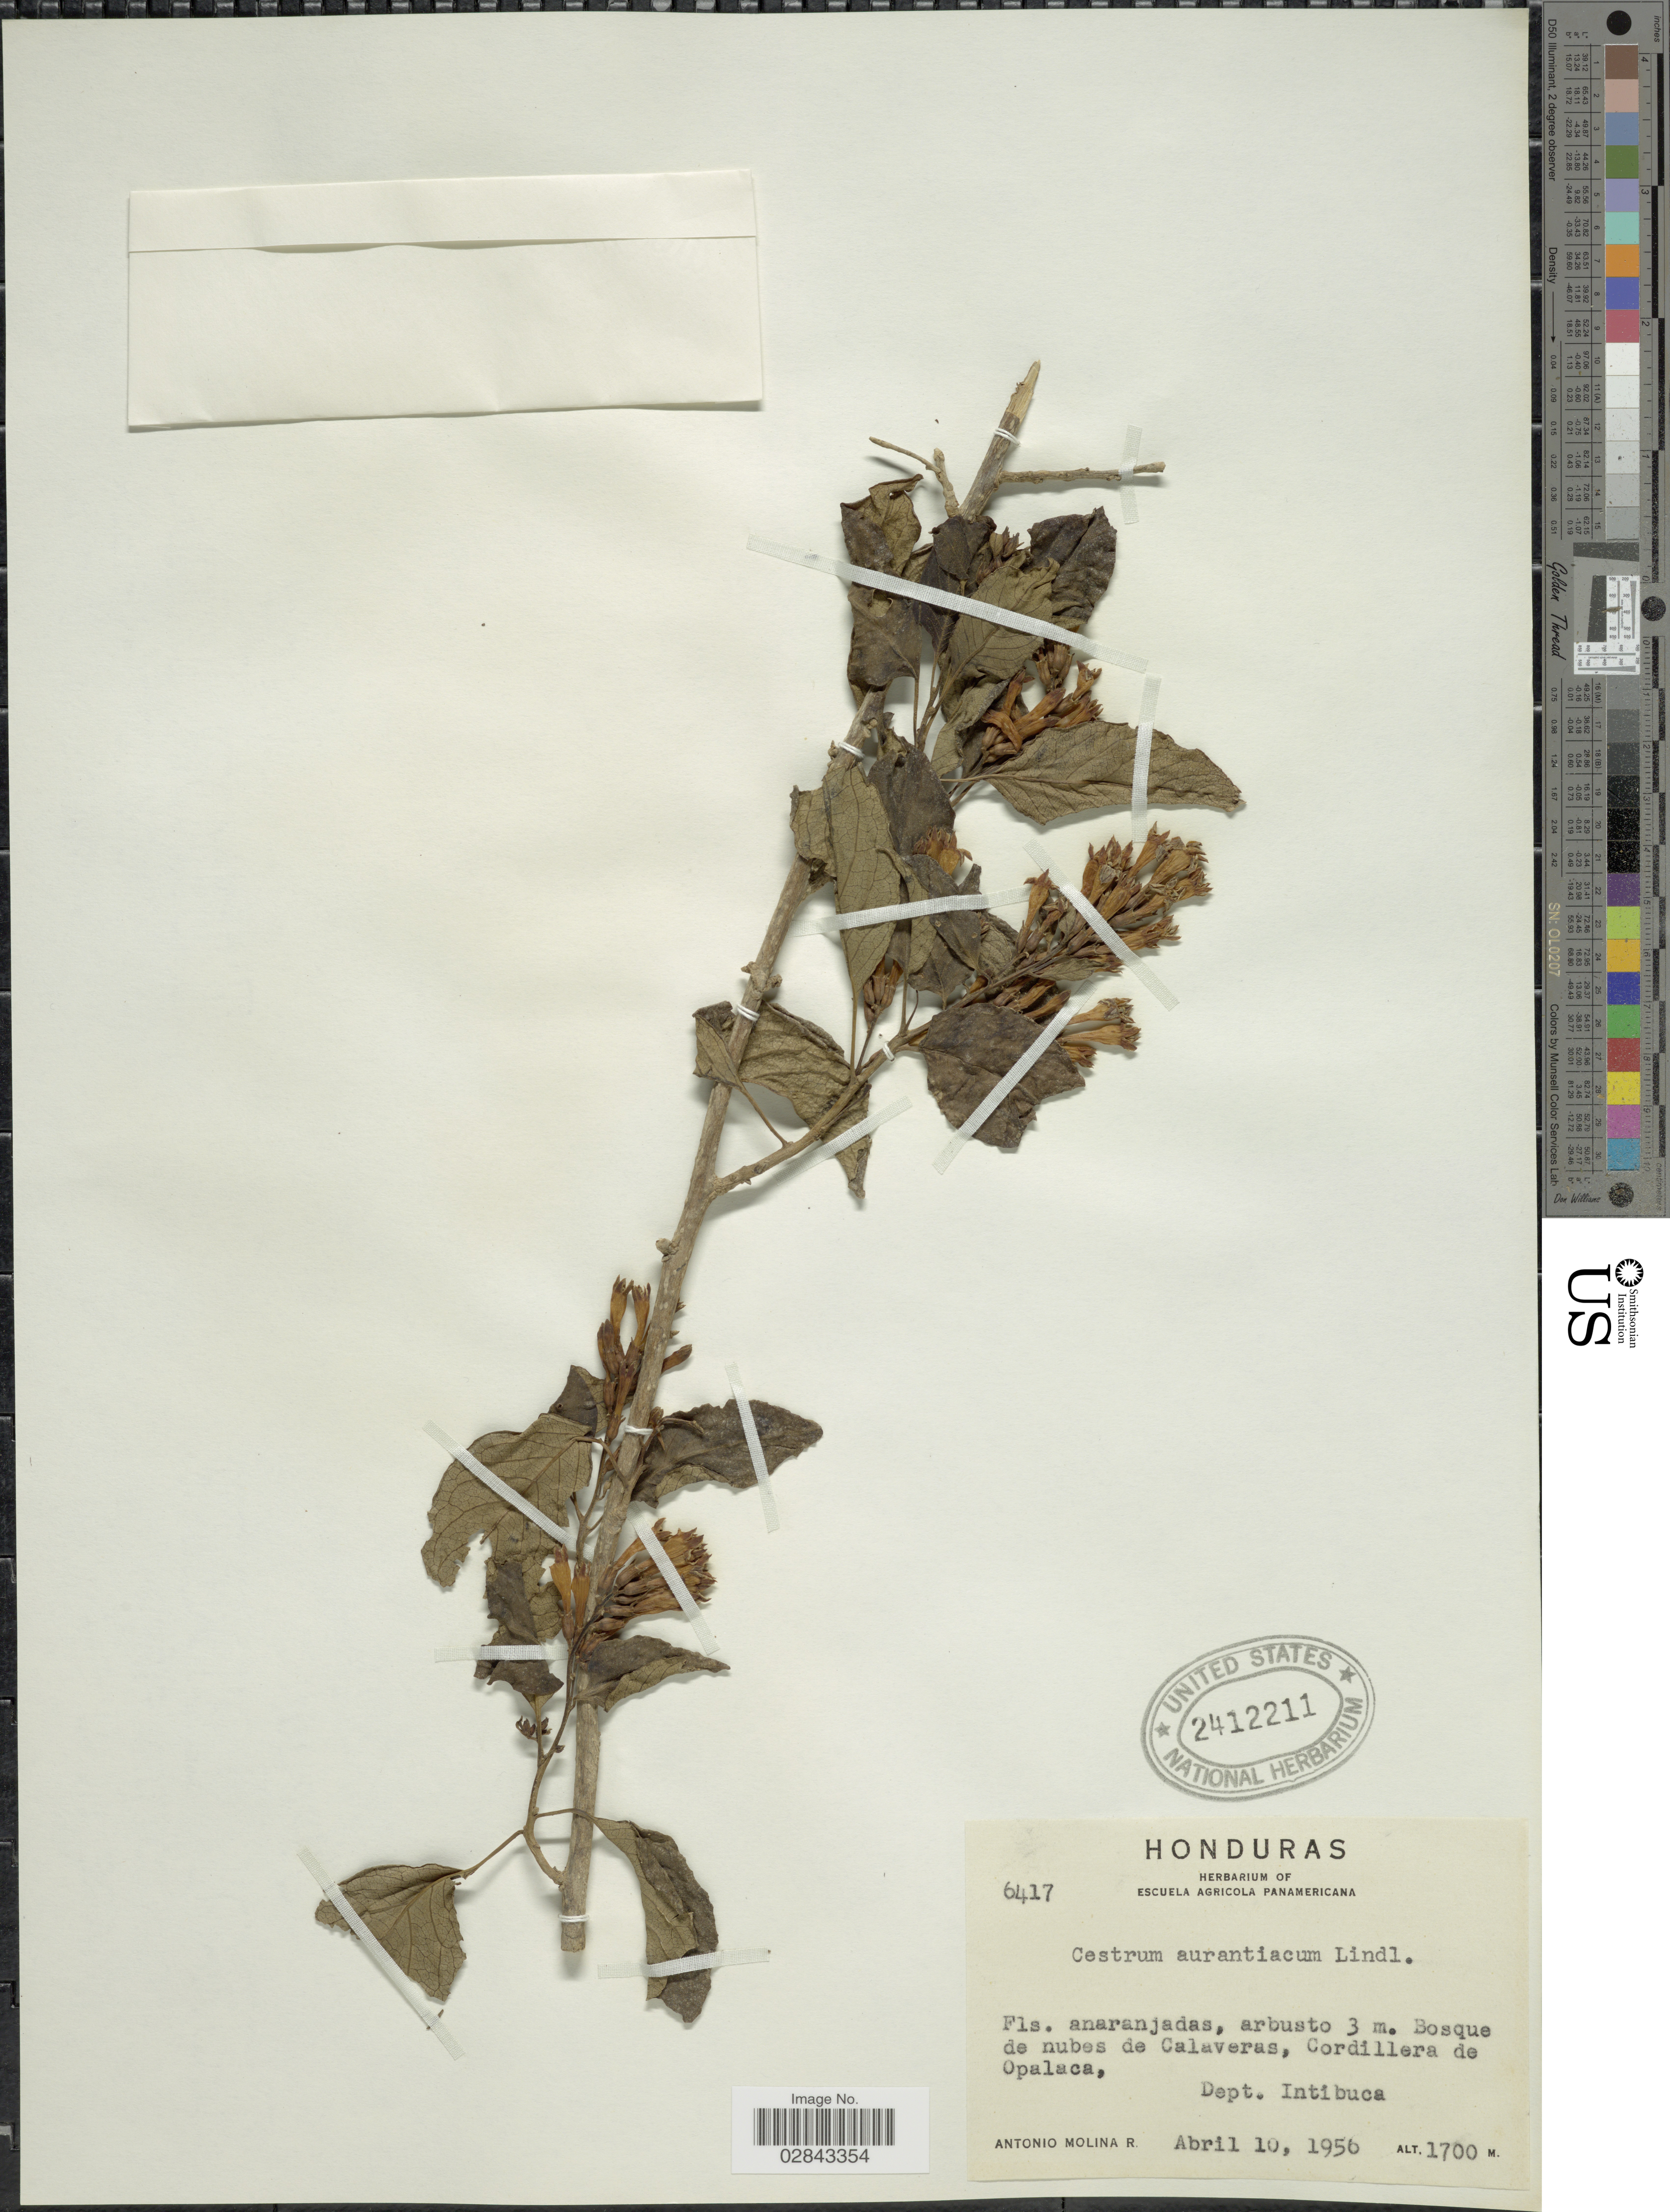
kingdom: Plantae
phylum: Tracheophyta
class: Magnoliopsida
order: Solanales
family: Solanaceae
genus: Cestrum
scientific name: Cestrum aurantiacum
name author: Lindley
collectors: A. Molina R.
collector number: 6417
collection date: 1956-04-10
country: Honduras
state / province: Intibuca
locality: Bosque de nubes de Calaveras, Cordillera de Opalaca, Dept. Intibuca.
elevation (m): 1700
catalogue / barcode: US 2412211